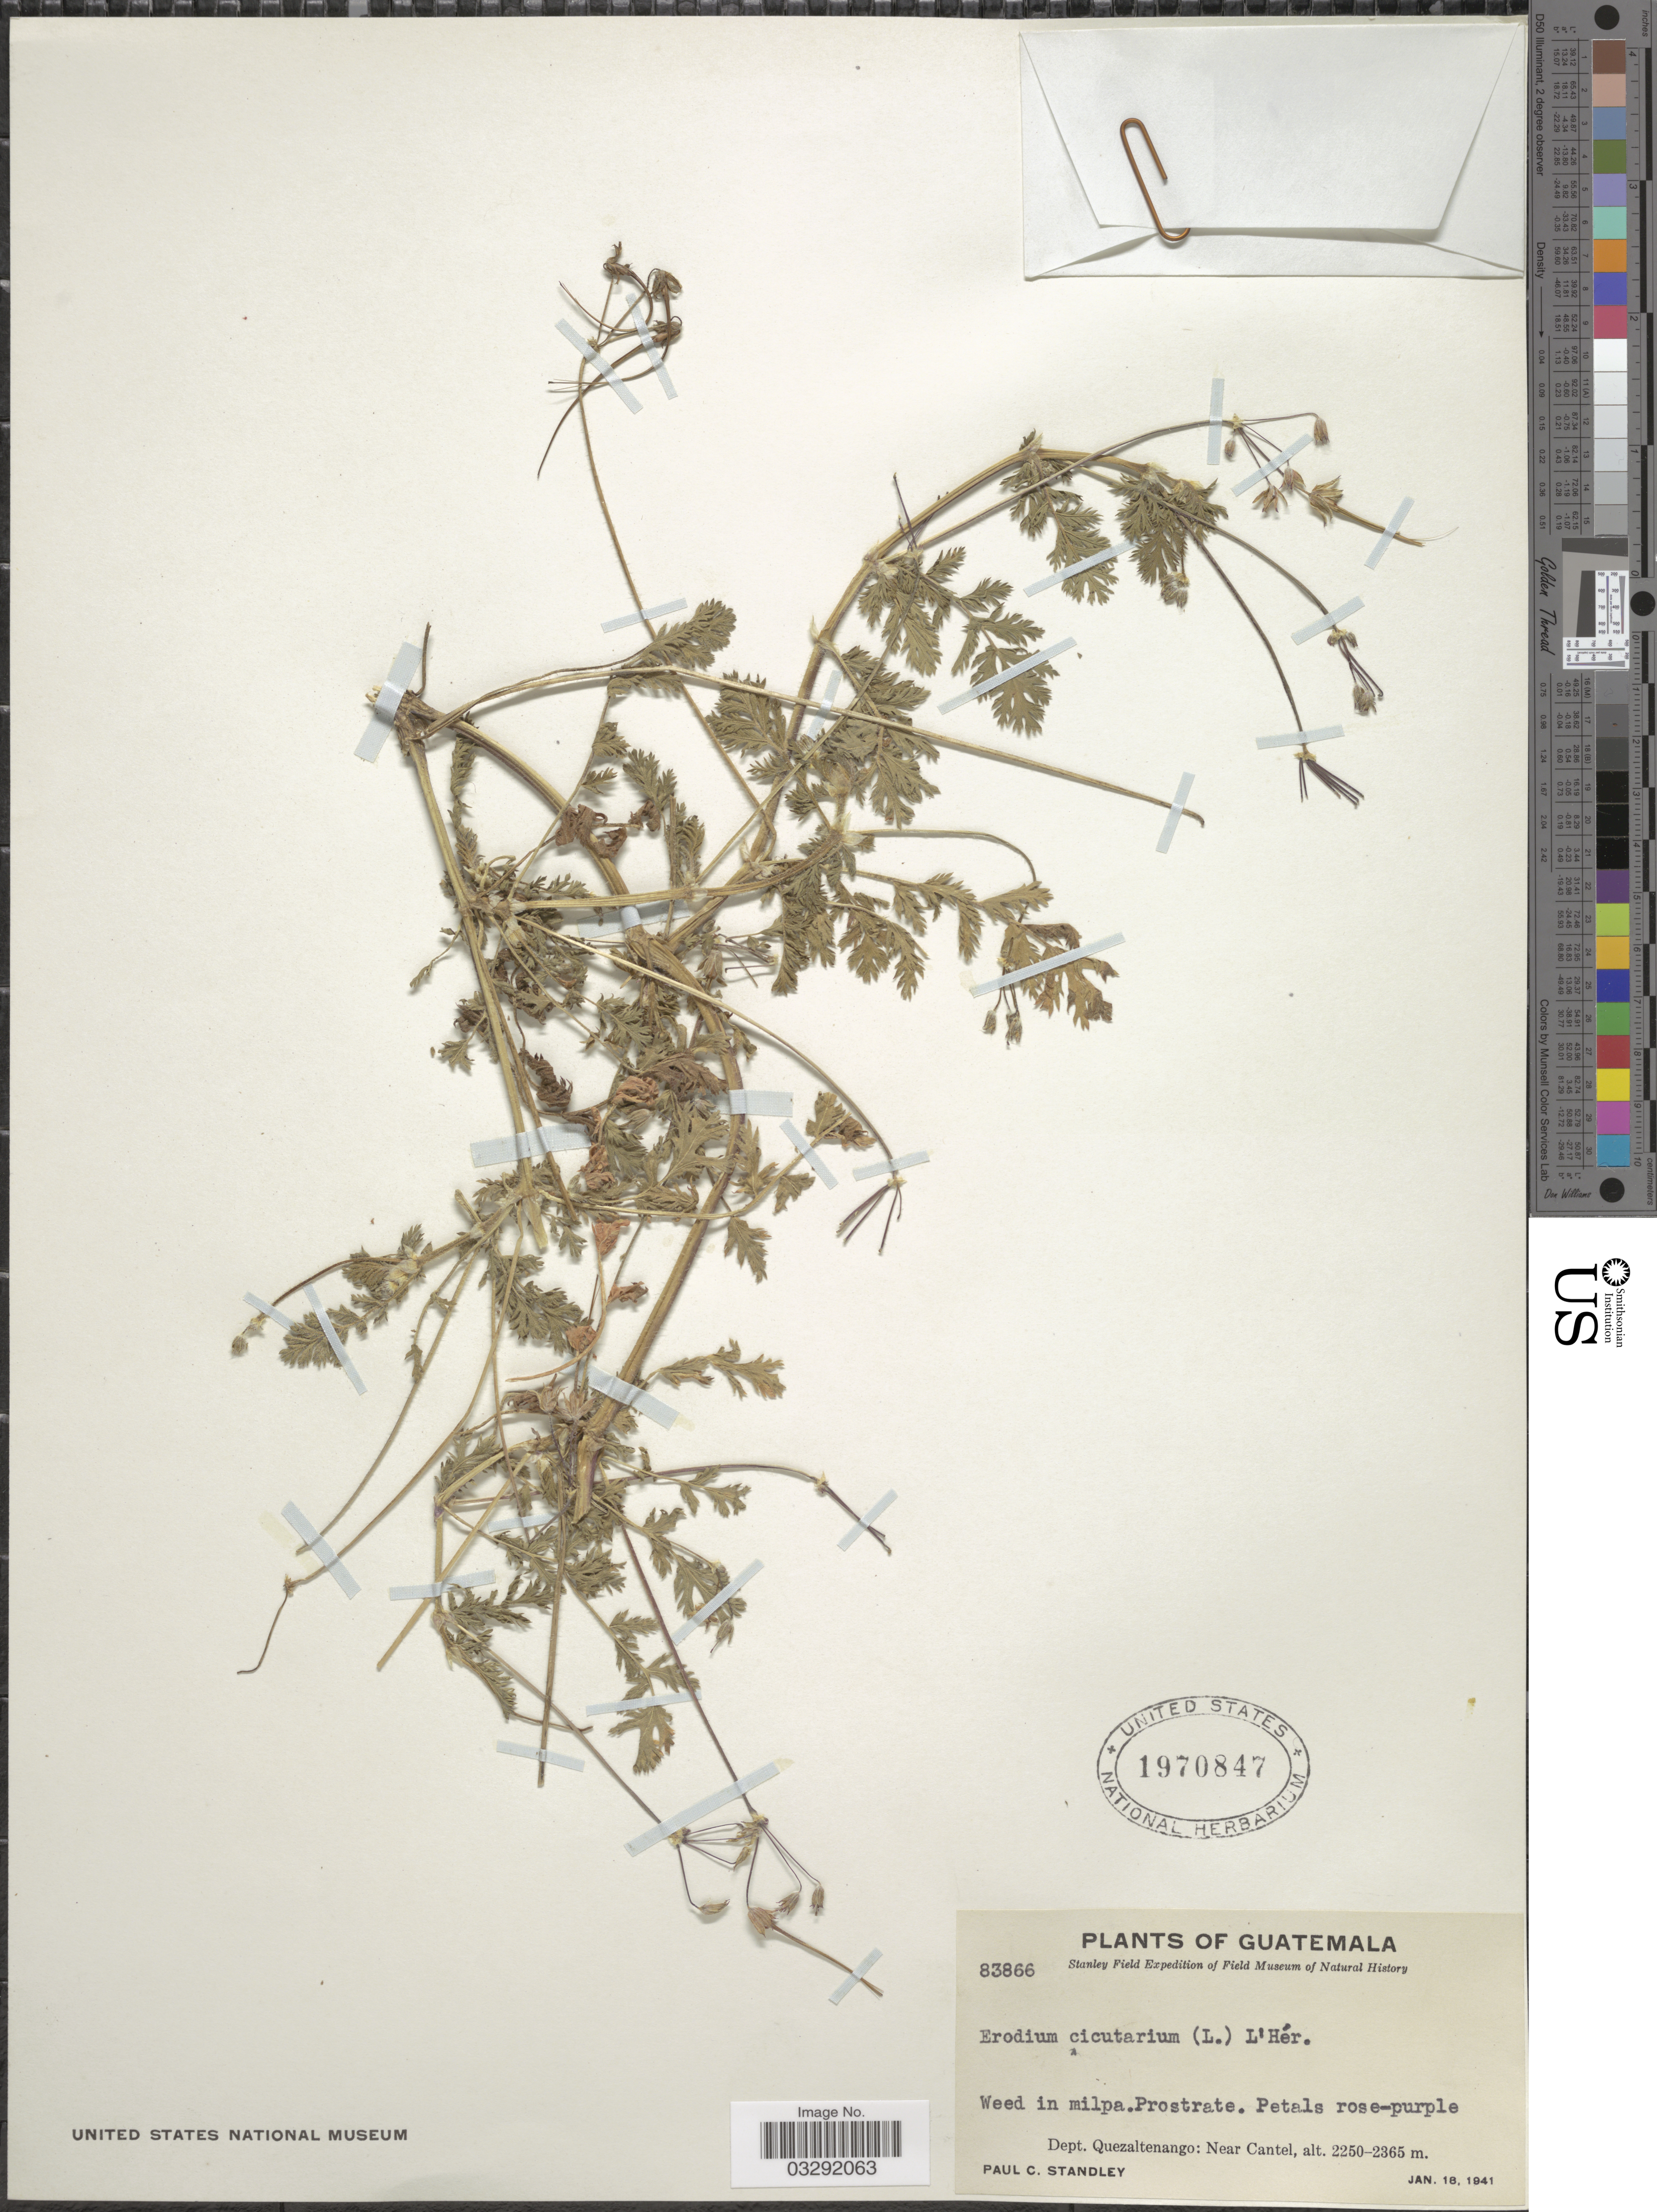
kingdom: Plantae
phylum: Tracheophyta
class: Magnoliopsida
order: Geraniales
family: Geraniaceae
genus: Erodium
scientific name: Erodium cicutarium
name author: (L.) L'Hér.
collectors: P. C. Standley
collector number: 83866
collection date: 1941-01-18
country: Guatemala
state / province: Quetzaltenango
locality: Dept. Quezaltenango: Near Cantel.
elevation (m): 2250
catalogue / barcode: US 1970847